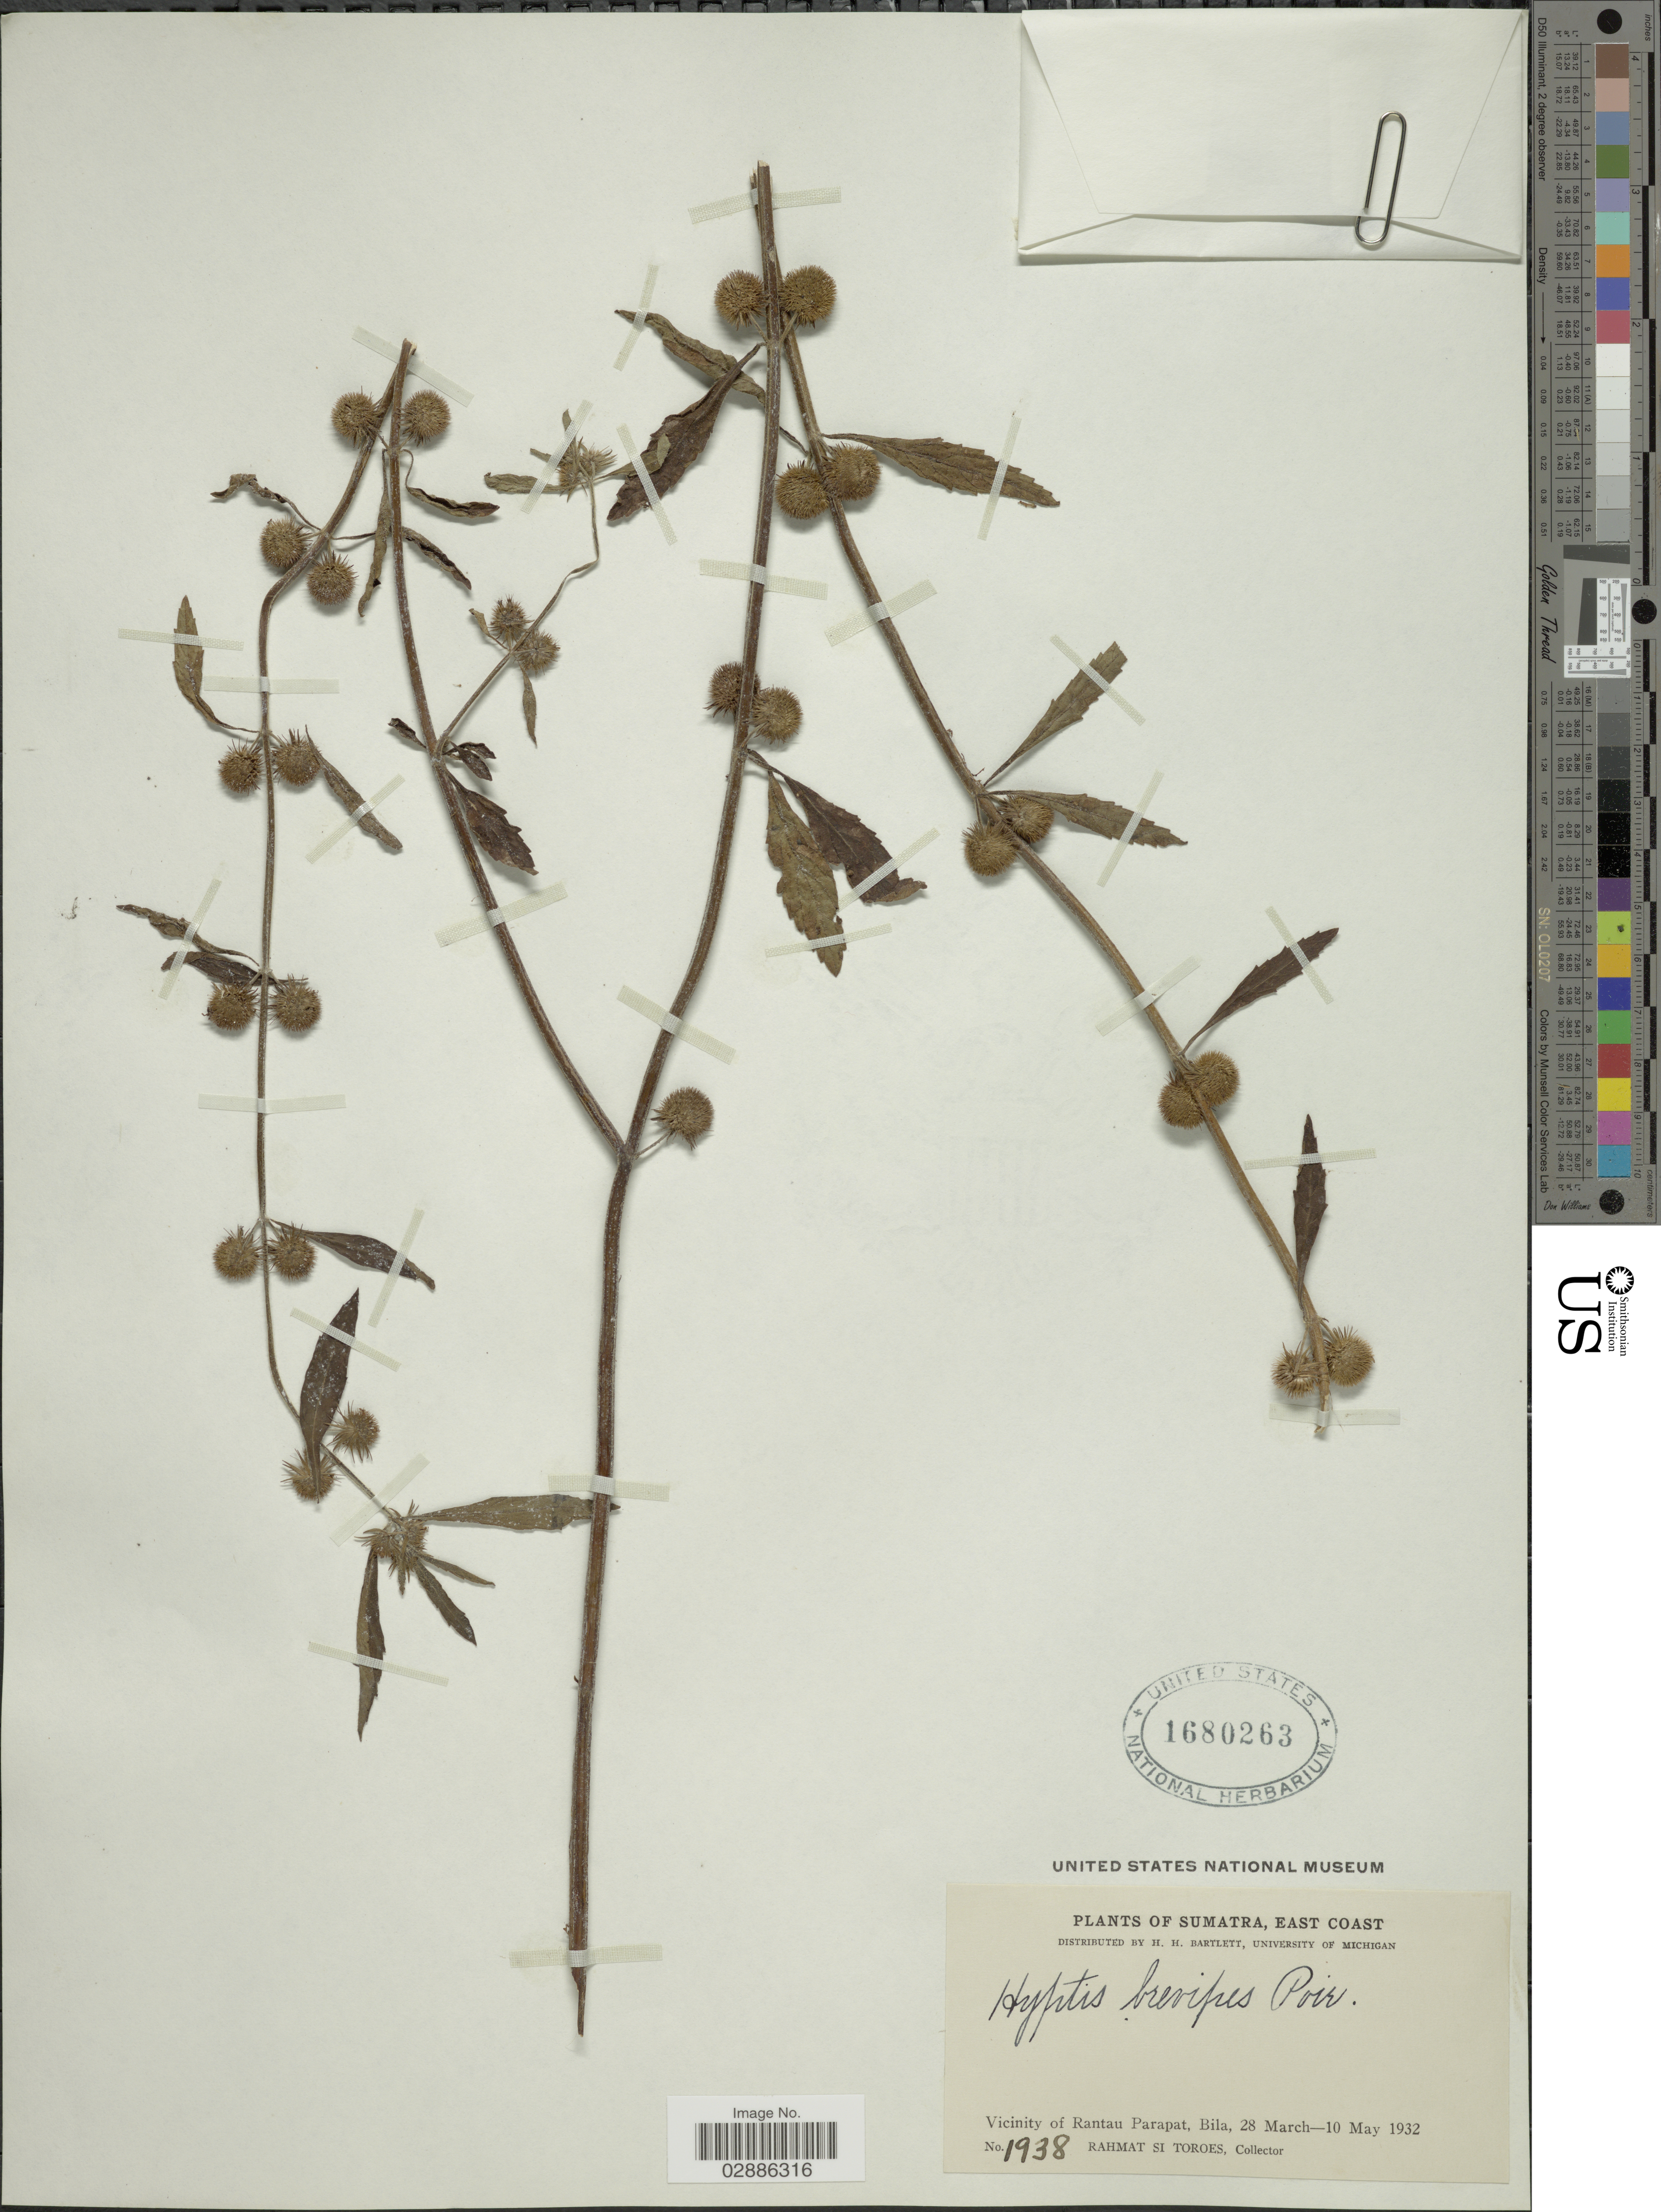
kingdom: Plantae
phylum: Tracheophyta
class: Magnoliopsida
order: Lamiales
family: Lamiaceae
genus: Hyptis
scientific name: Hyptis brevipes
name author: Poit.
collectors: Rahmat Si Boeea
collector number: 1938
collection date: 1932-03-28/1932-05-10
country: Indonesia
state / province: Sumatra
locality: Sumatra, East Coast, Vicinity of Rantau Parapat, Bila.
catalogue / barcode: US 1680263